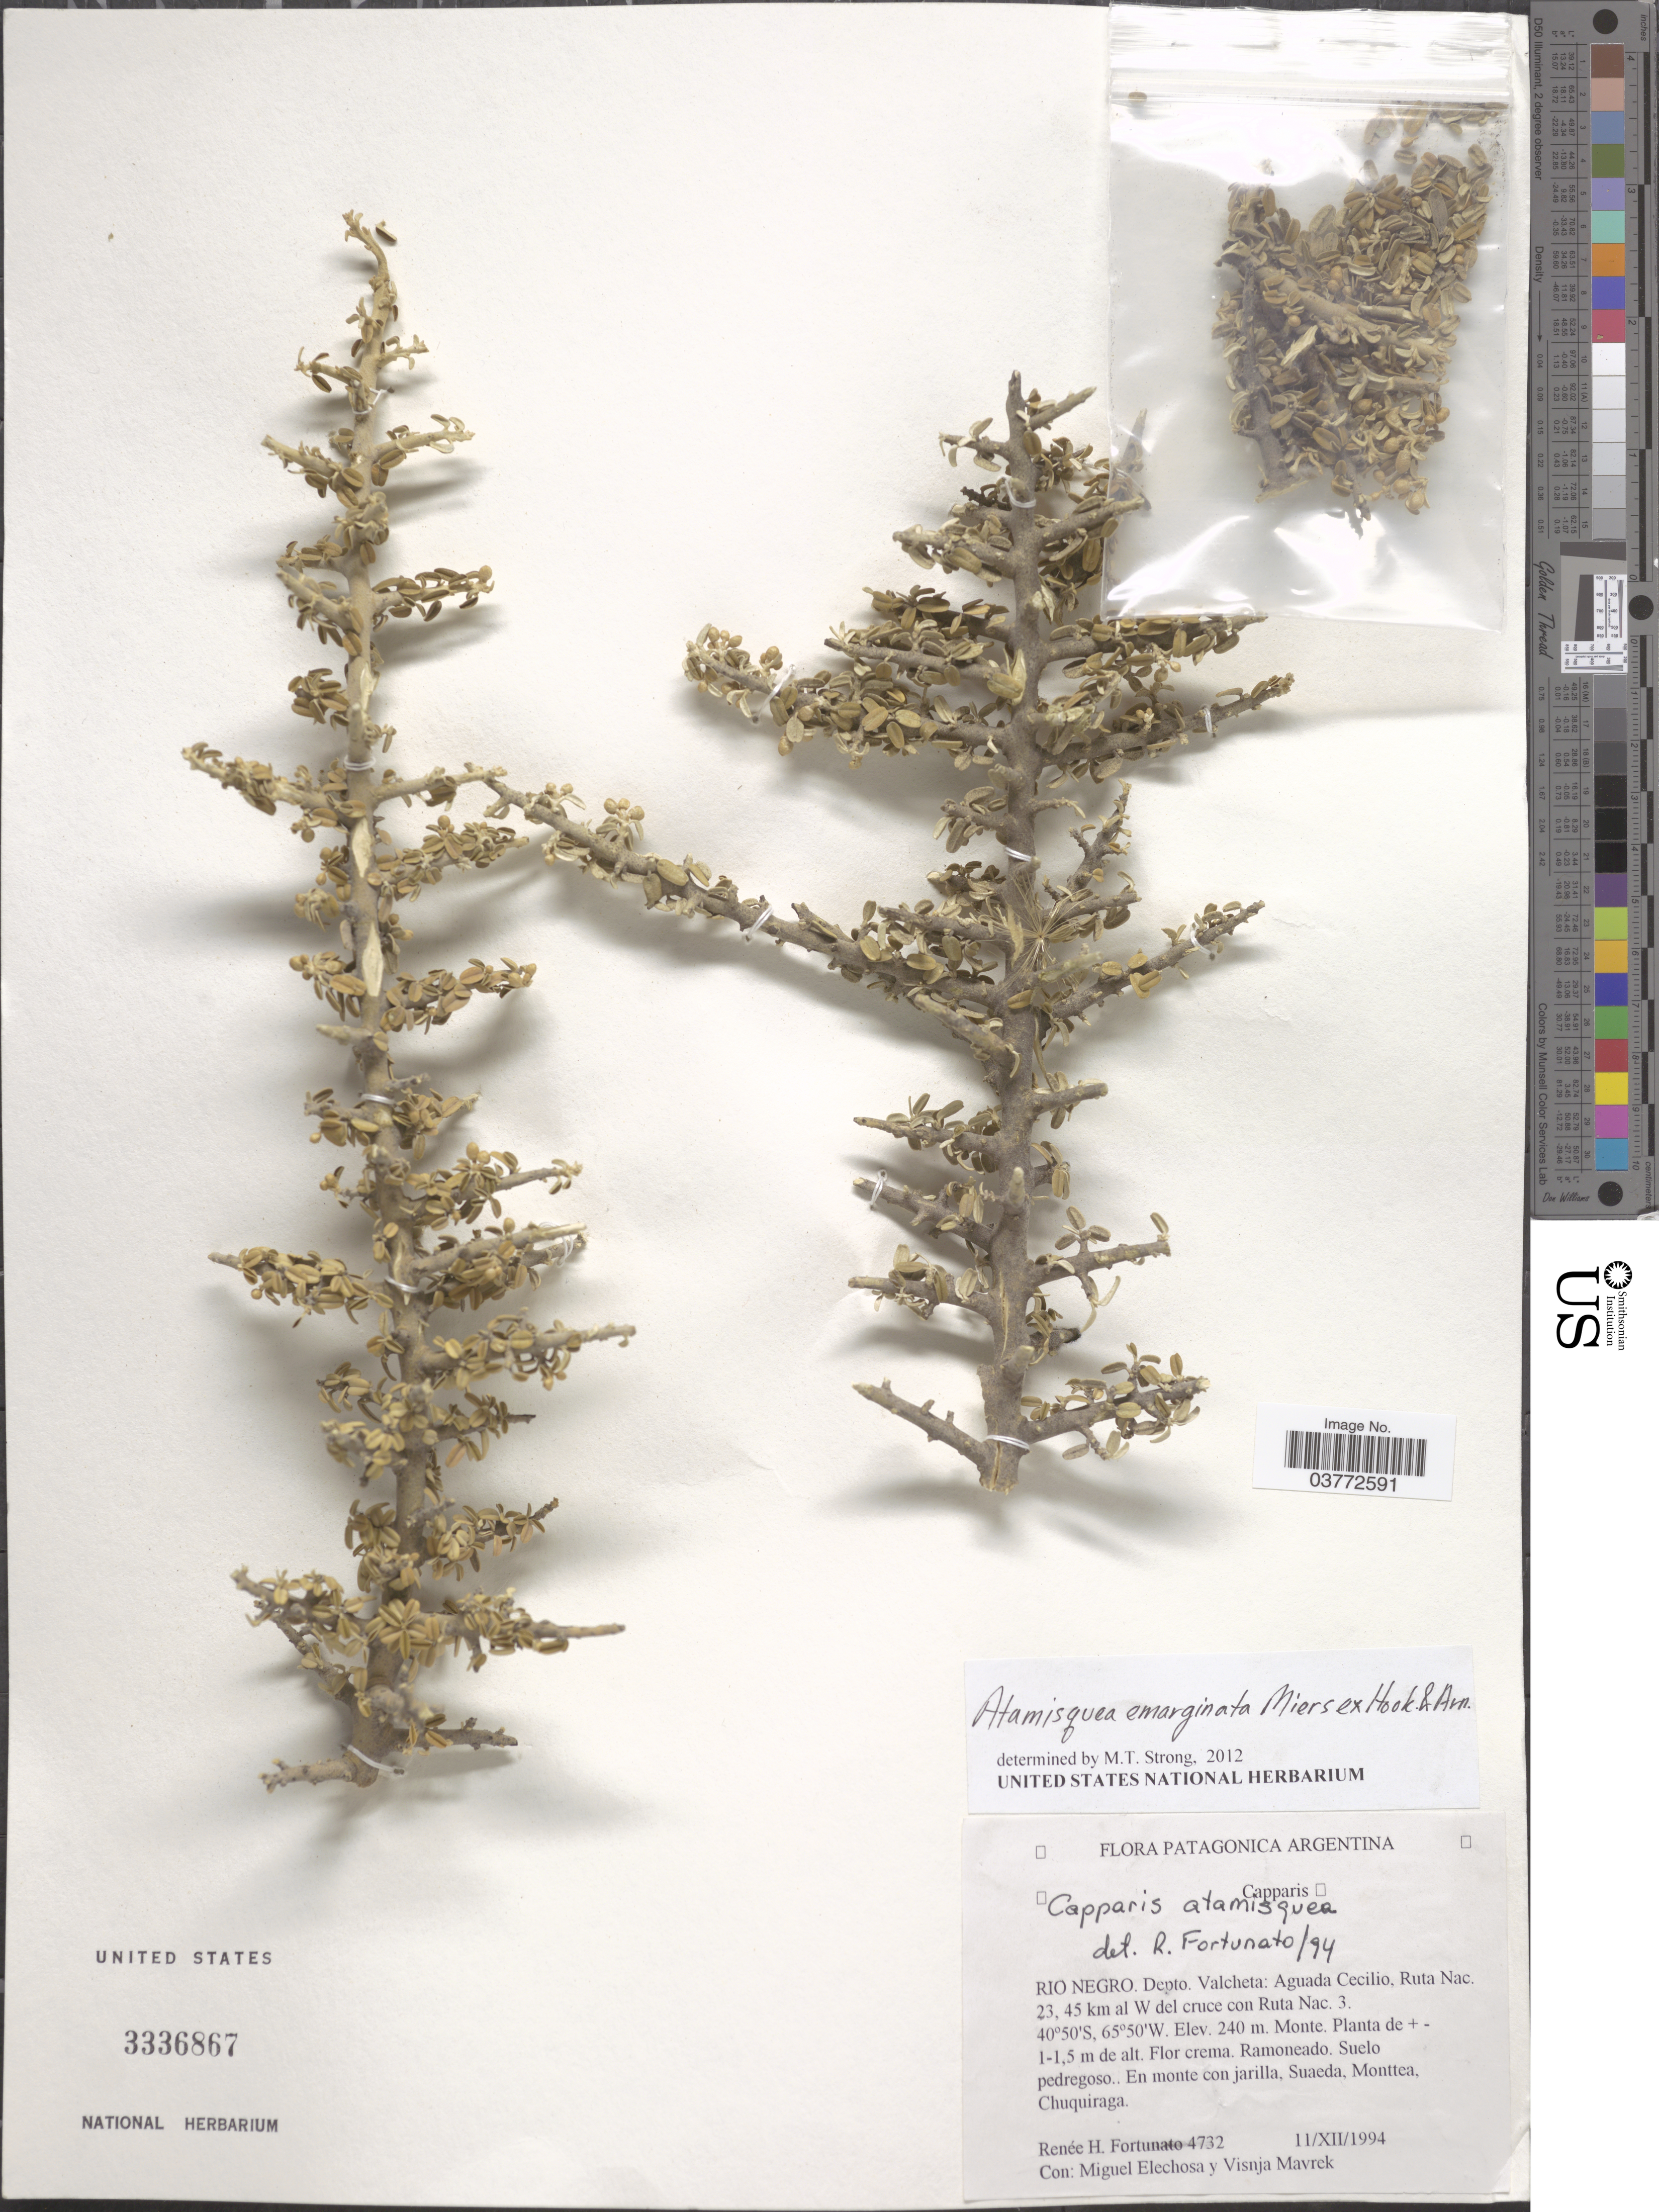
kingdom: Plantae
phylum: Tracheophyta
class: Magnoliopsida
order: Brassicales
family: Capparaceae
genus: Atamisquea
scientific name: Atamisquea emarginata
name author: Miers ex Hook. & Arn.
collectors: R. H. Fortunato, M. Elechosa & V. Mavrek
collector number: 4732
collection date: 1994-12-11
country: Argentina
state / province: Rio Negro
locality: Depto. Valcheta: Aguada Cecilio, Ruta Nac. 23, 45 km al W del cruce con Ruta Nac. 3.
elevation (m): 240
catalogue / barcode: US 3336867